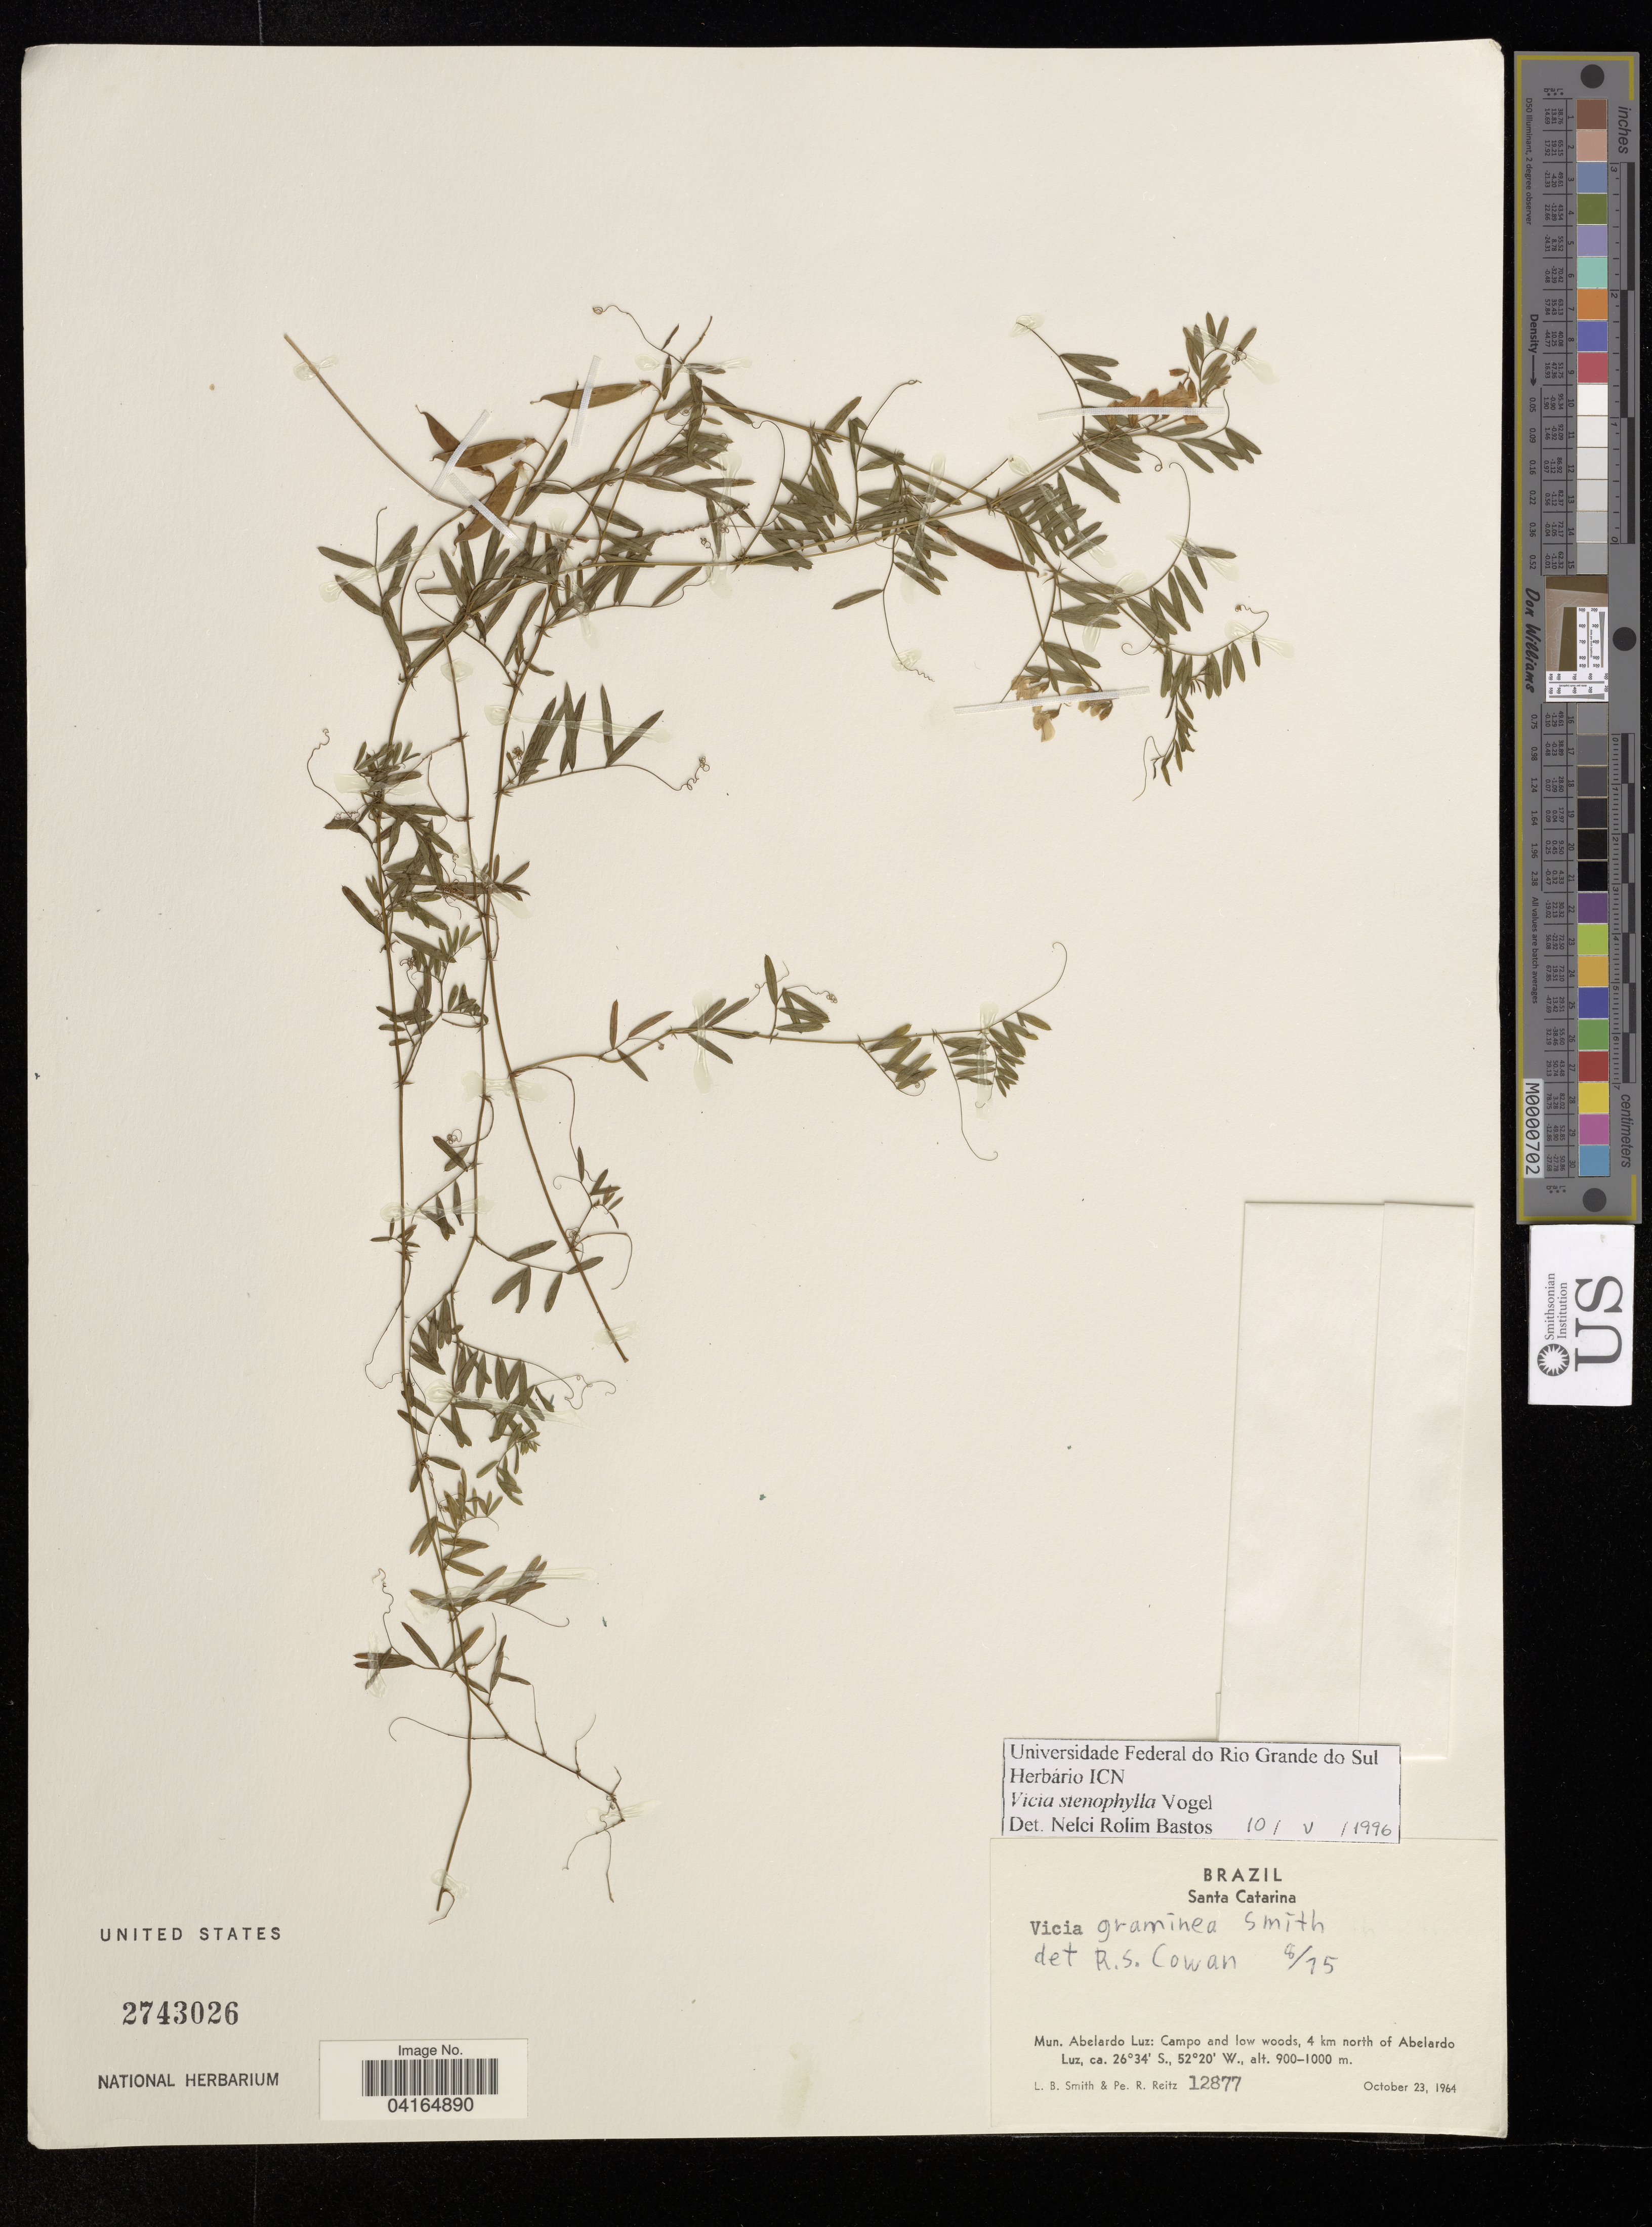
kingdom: Plantae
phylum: Tracheophyta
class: Magnoliopsida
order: Fabales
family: Fabaceae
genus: Vicia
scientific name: Vicia stenophylla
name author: Vogel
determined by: Hechenleitner, Paulina, RBG Edinburgh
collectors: L. Smith & P. Reitz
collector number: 12877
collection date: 1964-10-23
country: Brazil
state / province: Santa Catarina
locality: Mun. Abelardo Luz: Campo and low woods, 4 km north of Abelardo Luz.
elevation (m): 900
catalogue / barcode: US 2743026